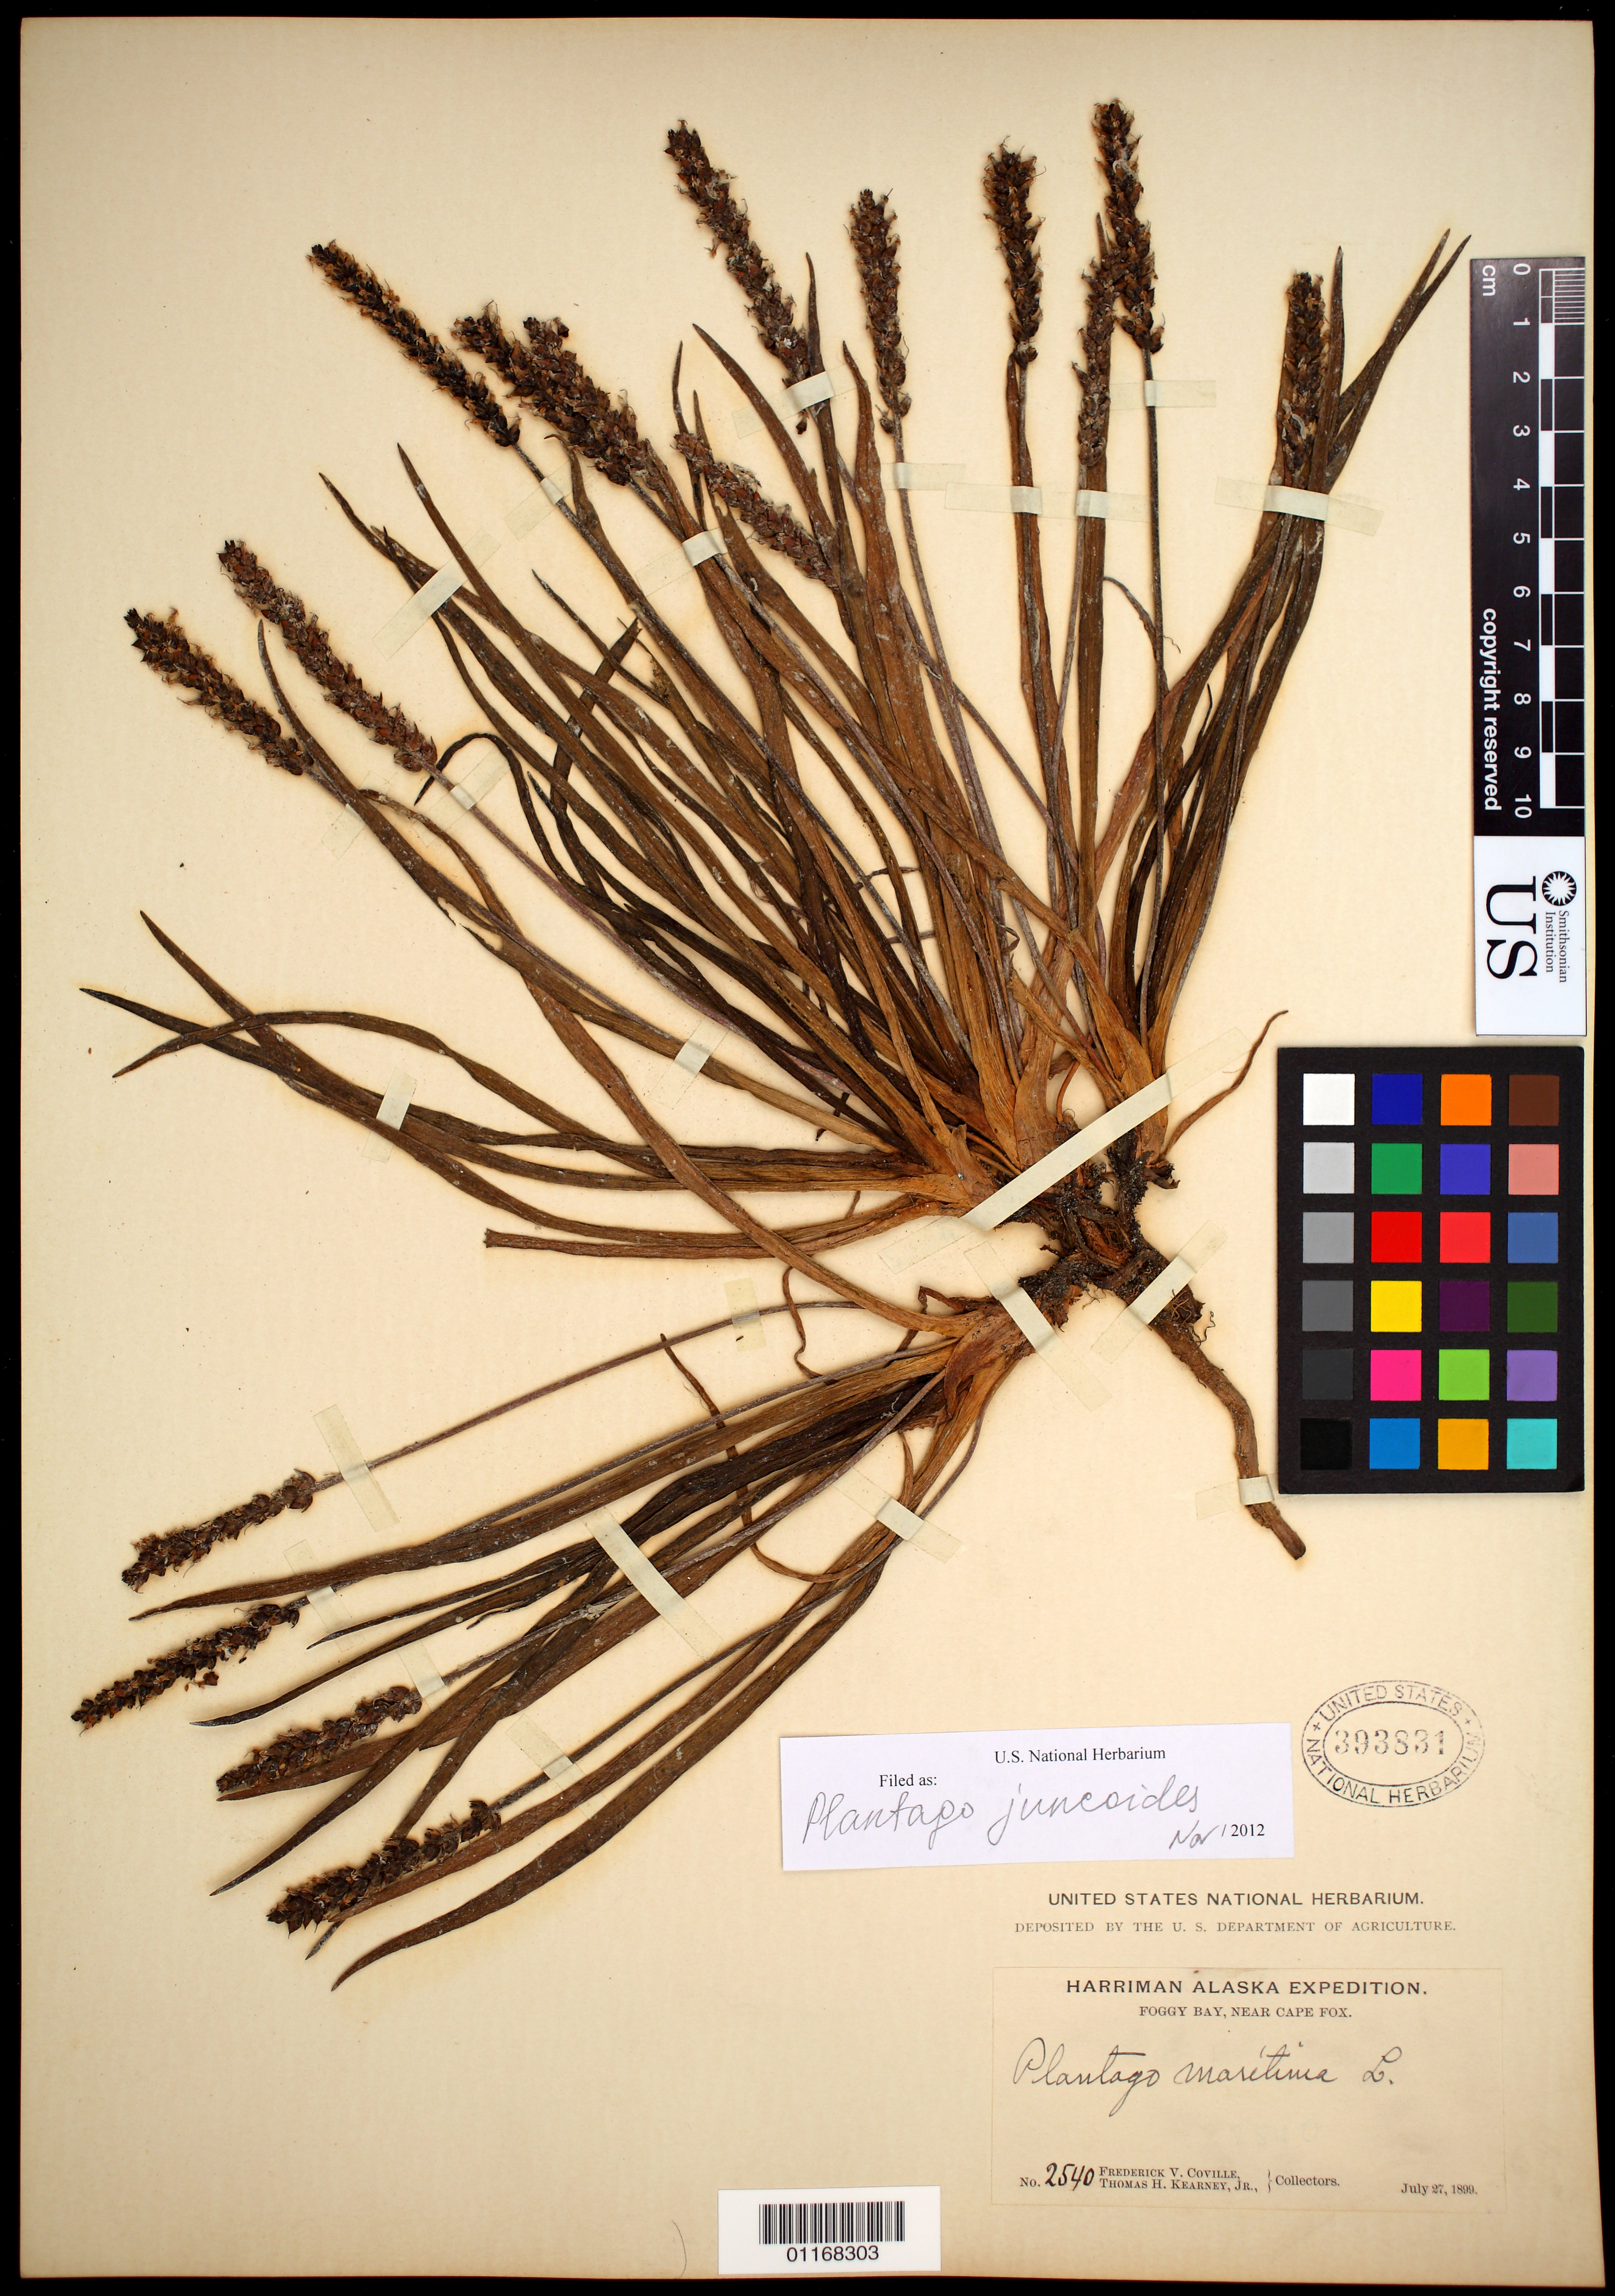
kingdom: Plantae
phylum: Tracheophyta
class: Magnoliopsida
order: Lamiales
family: Plantaginaceae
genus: Plantago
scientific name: Plantago maritima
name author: L.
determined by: Shipunov, Alexey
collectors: F. V. Coville & T. H. Kearney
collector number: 2540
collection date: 1899-07-27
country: United States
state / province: Alaska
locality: Foggy bay, near Cape Fox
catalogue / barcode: US 393831